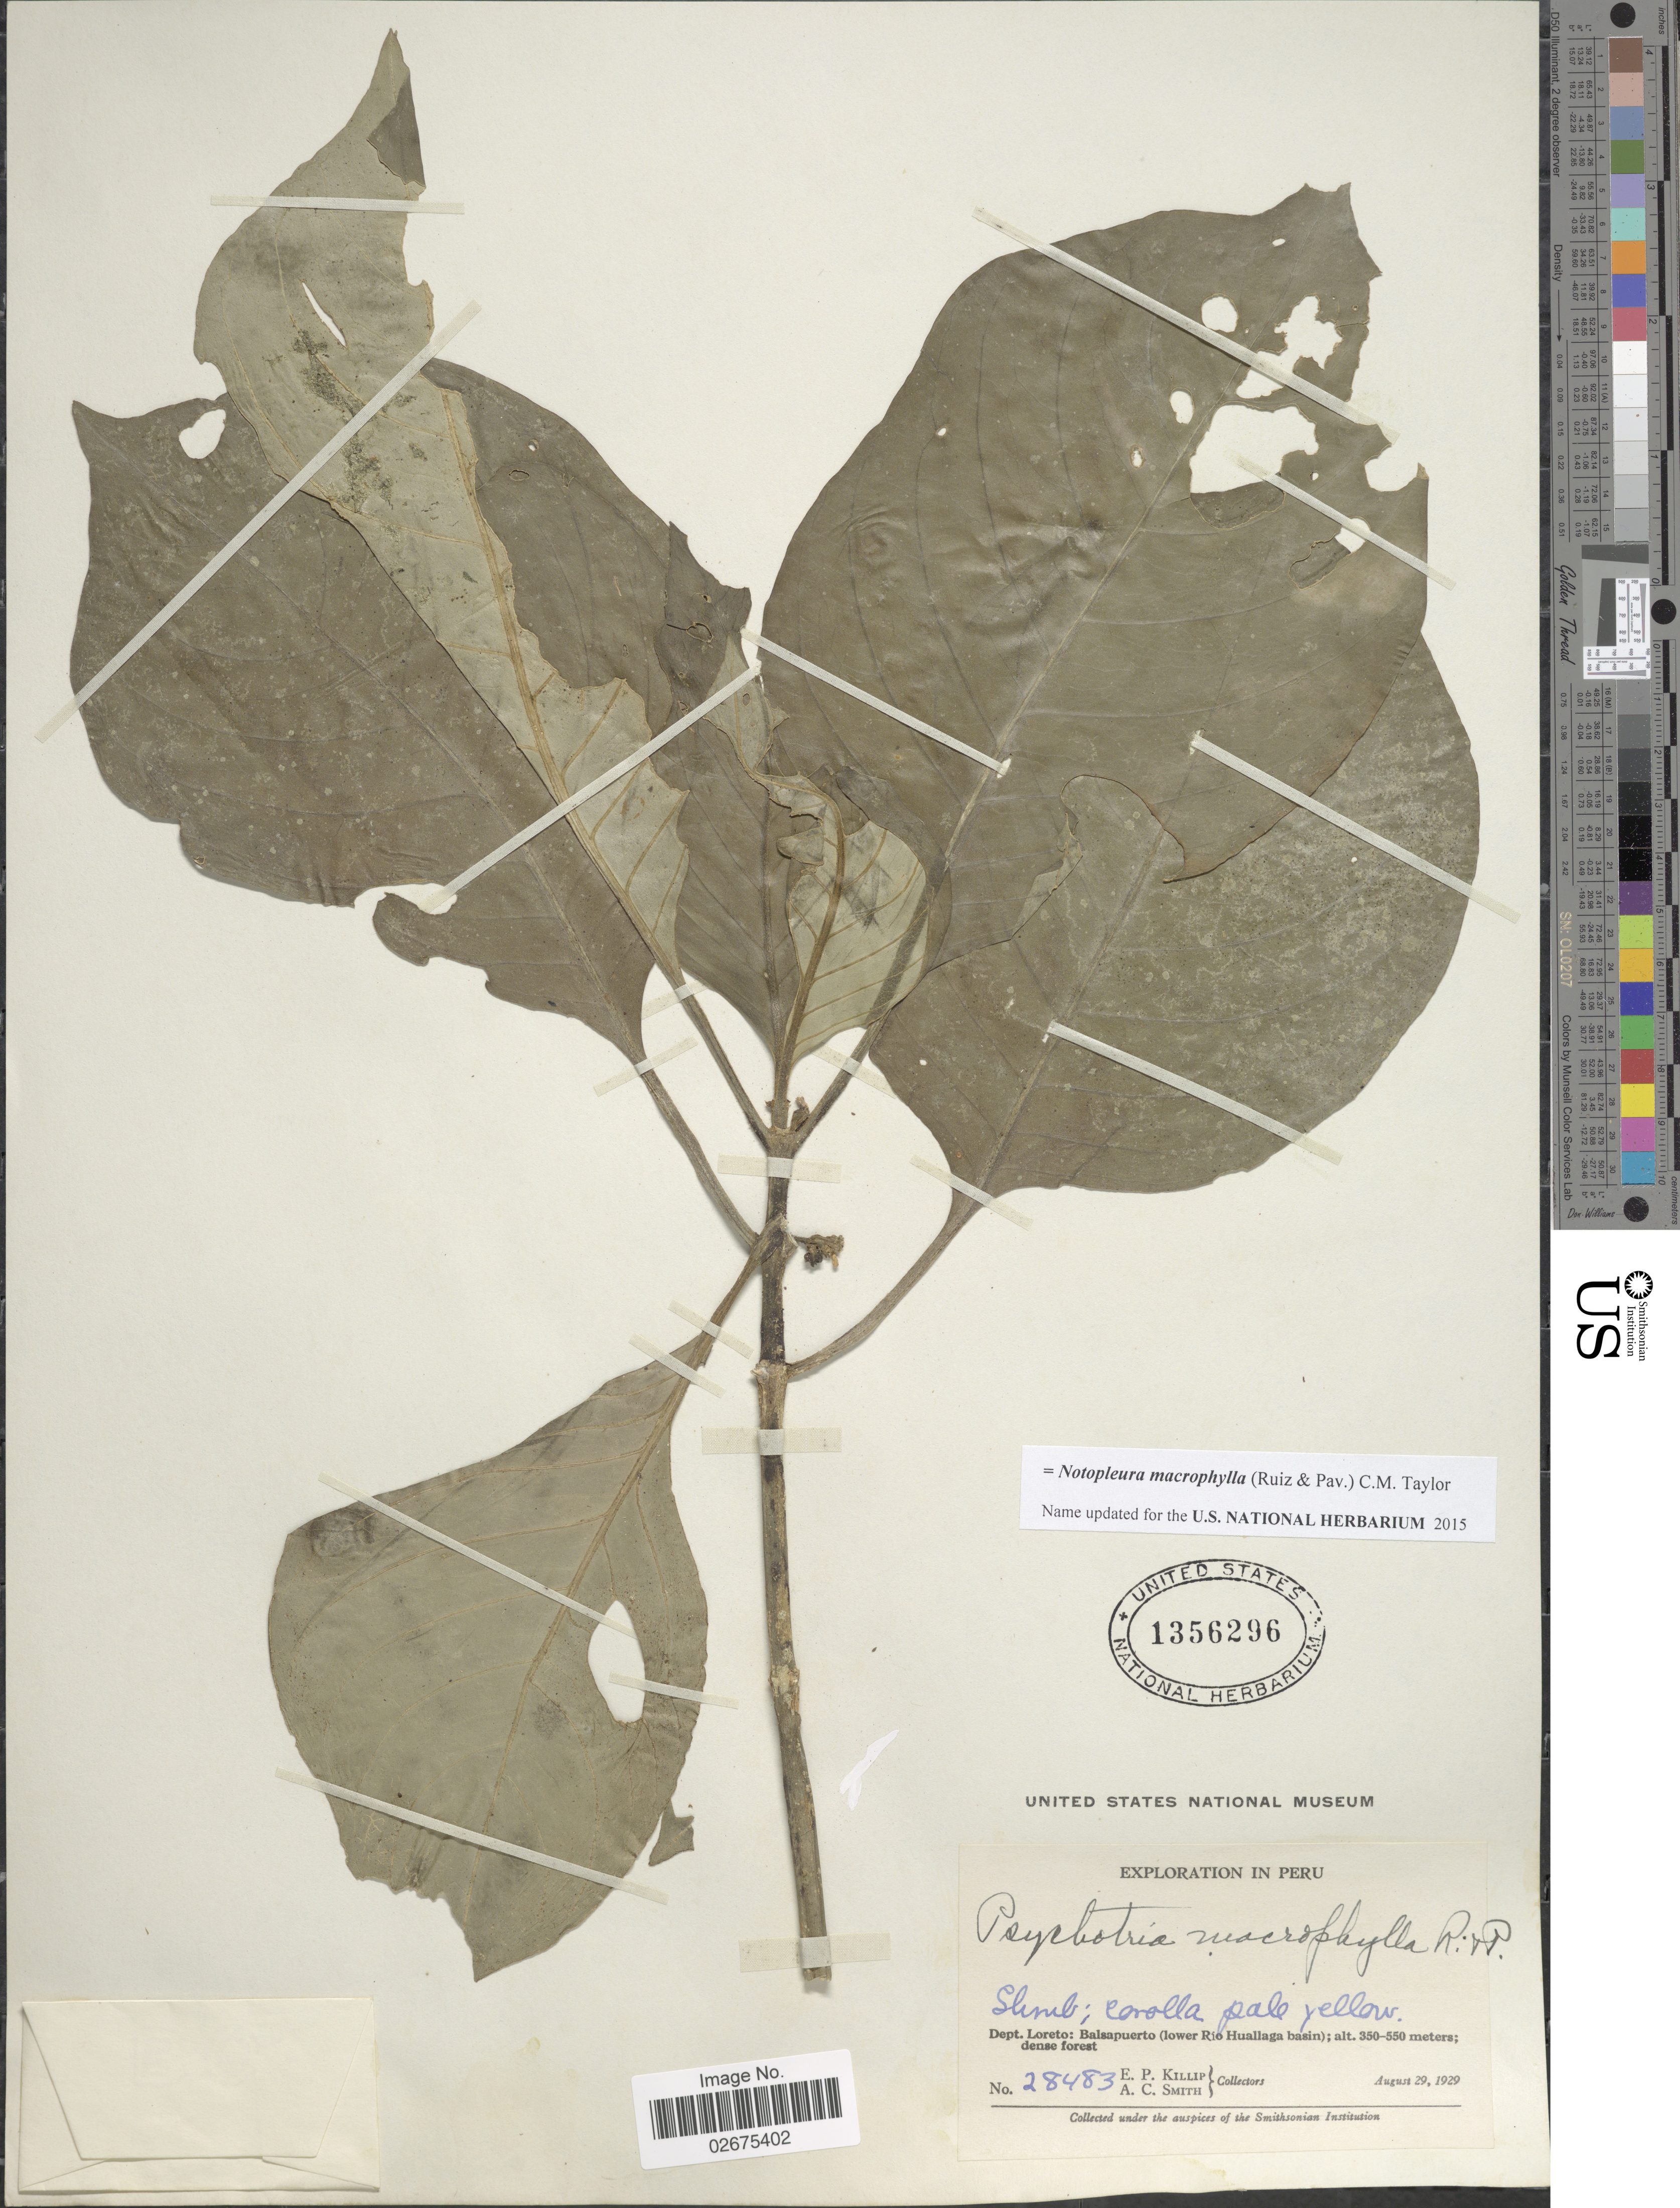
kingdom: Plantae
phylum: Tracheophyta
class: Magnoliopsida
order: Gentianales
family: Rubiaceae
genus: Notopleura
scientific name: Notopleura macrophylla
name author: (Ruiz & Pav.) C.M. Taylor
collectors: E. P. Killip & A. C. Smith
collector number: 28483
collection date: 1929-08-29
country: Peru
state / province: Loreto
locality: Dept. Loreto: Balsapeurto (lower Rio Huallaga basin); dense forest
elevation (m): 350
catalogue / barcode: US 1356296